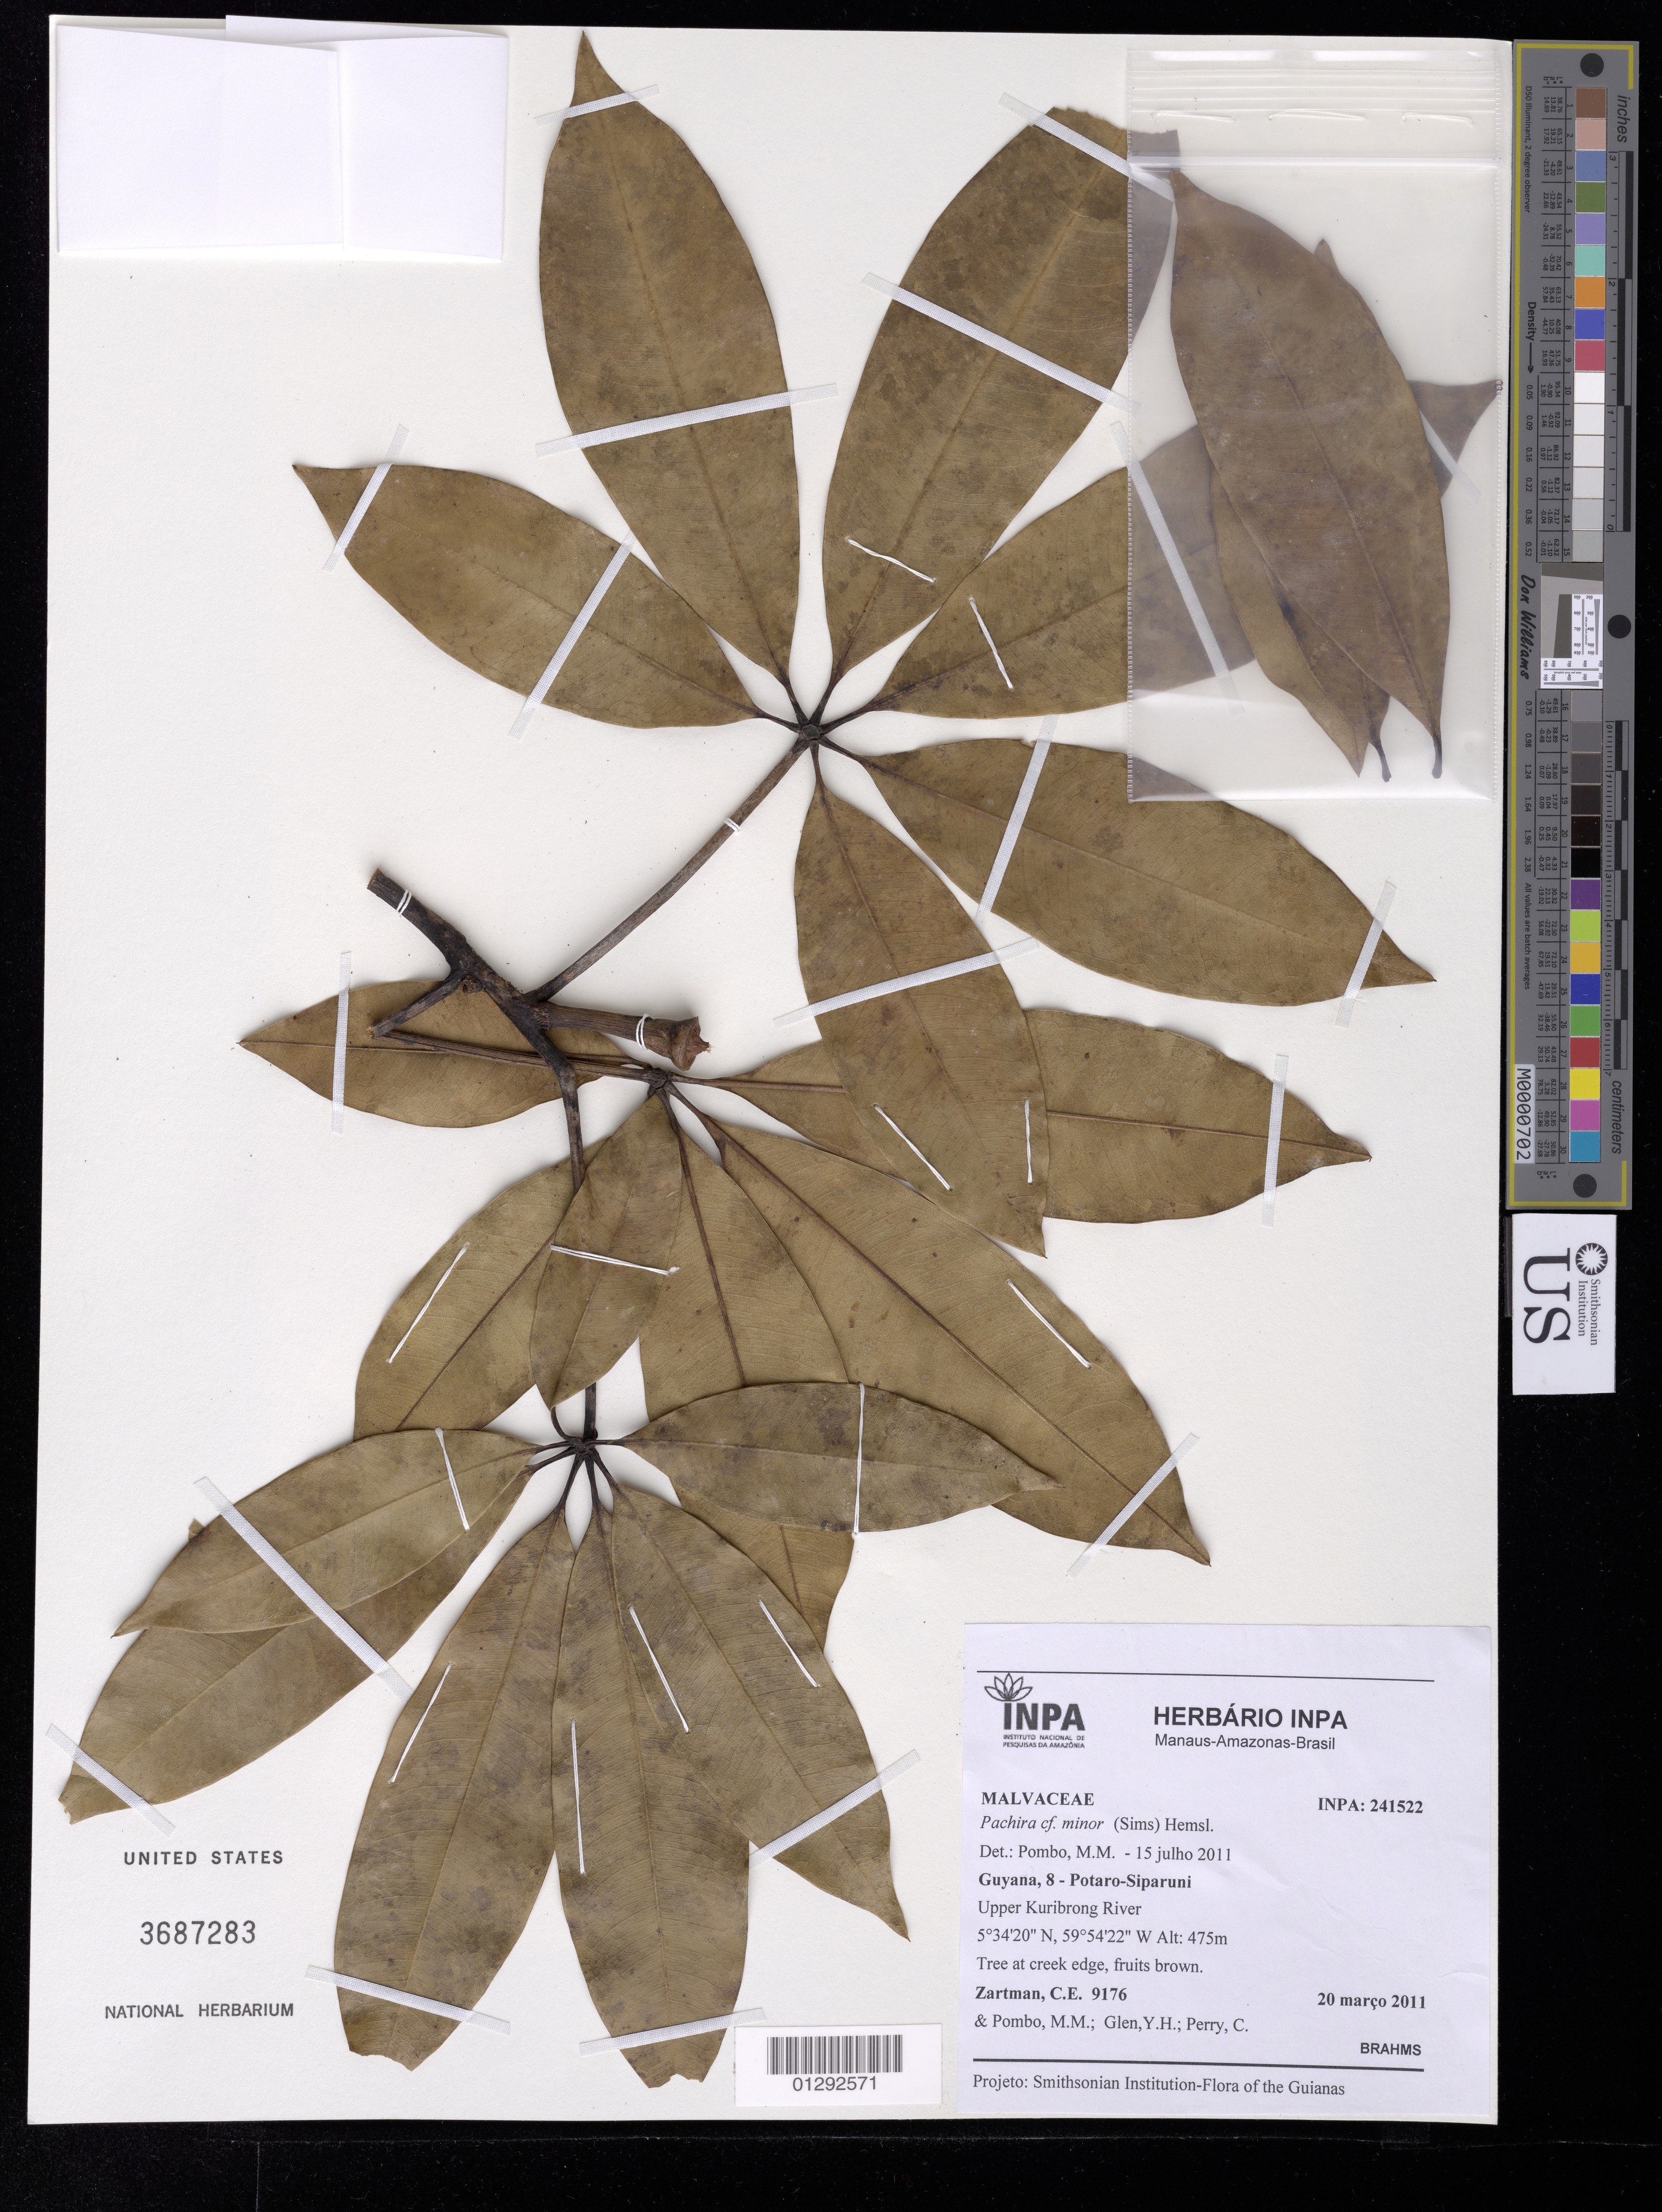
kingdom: Plantae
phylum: Tracheophyta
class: Magnoliopsida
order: Malvales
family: Malvaceae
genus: Pachira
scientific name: Pachira minor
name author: (R.H. Sims) Hemsl.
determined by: Pombo, M. M.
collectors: C. Zartman, M. Pombo, Y. Glen & C. Perry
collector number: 9176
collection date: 2011-03-20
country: Guyana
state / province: Potaro-Siparuni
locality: Upper Kuribrong River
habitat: At creek edge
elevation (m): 475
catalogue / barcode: US 3687283